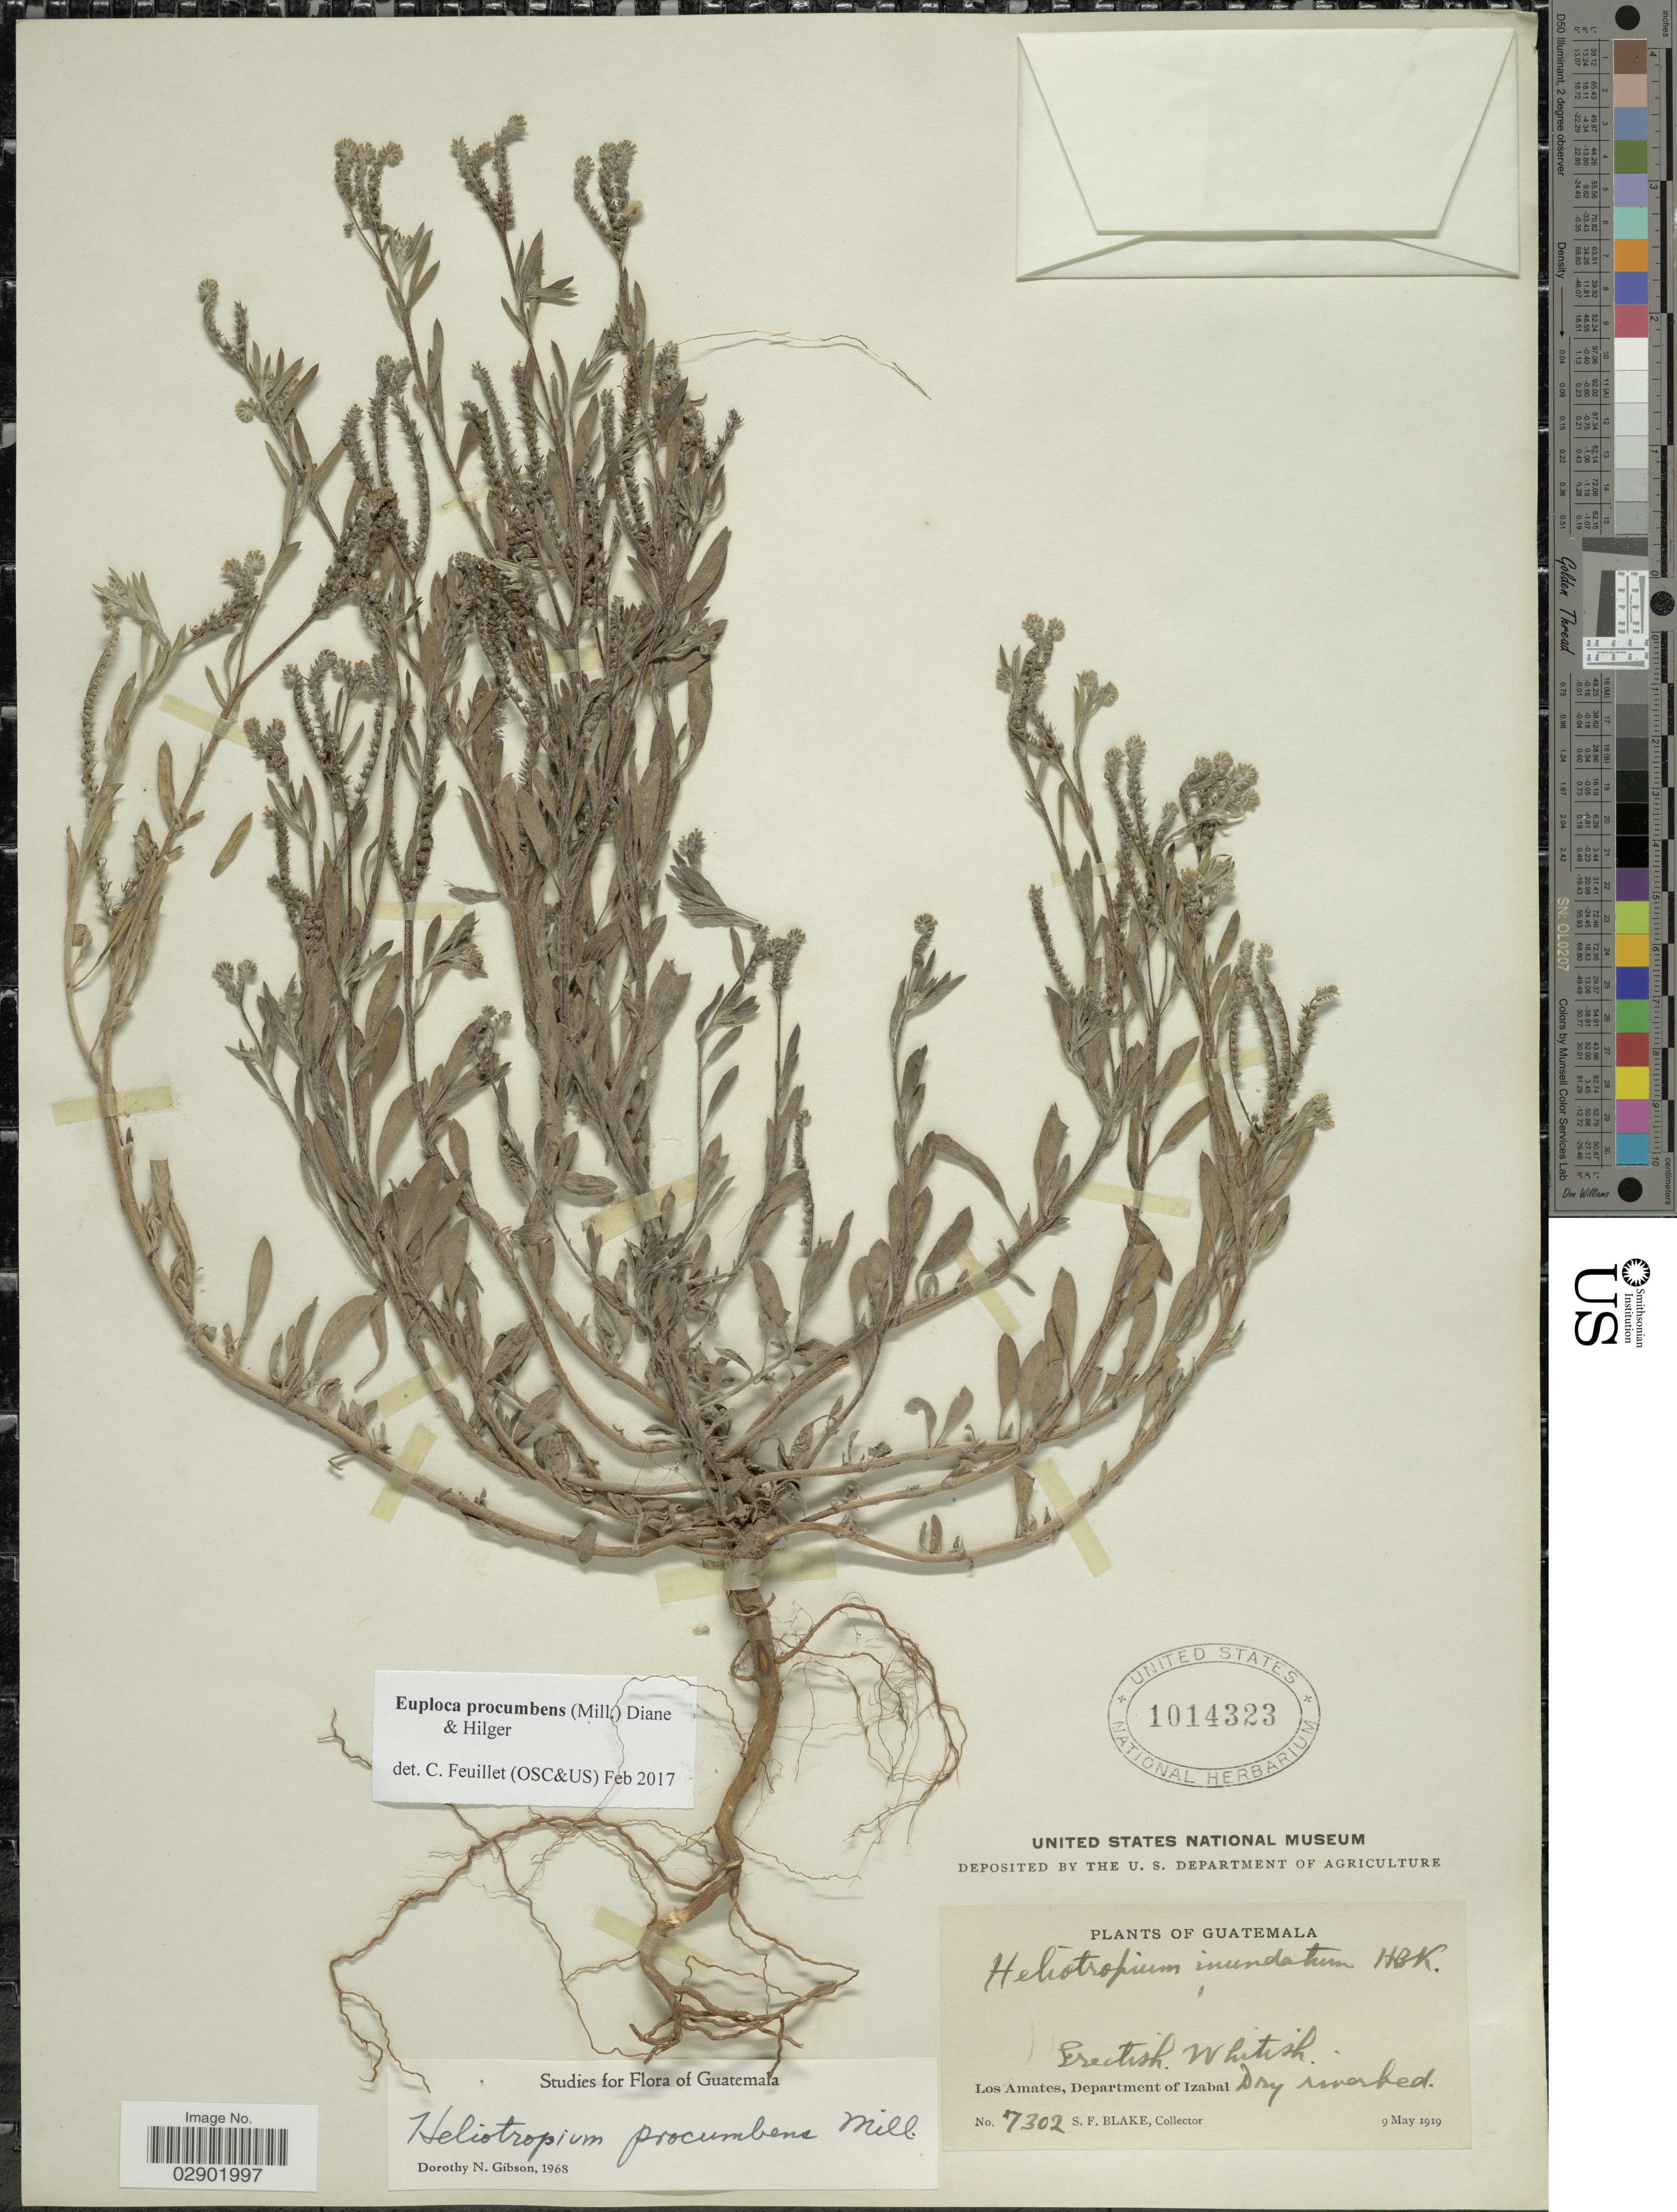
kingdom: Plantae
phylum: Tracheophyta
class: Magnoliopsida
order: Boraginales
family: Heliotropiaceae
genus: Euploca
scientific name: Euploca procumbens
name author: (Mill.) Diane & Hilger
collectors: S. Blake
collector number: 7302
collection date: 1919-05-09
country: Guatemala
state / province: Izabal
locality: Los Amates, Department of Izabal.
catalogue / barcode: US 1014323